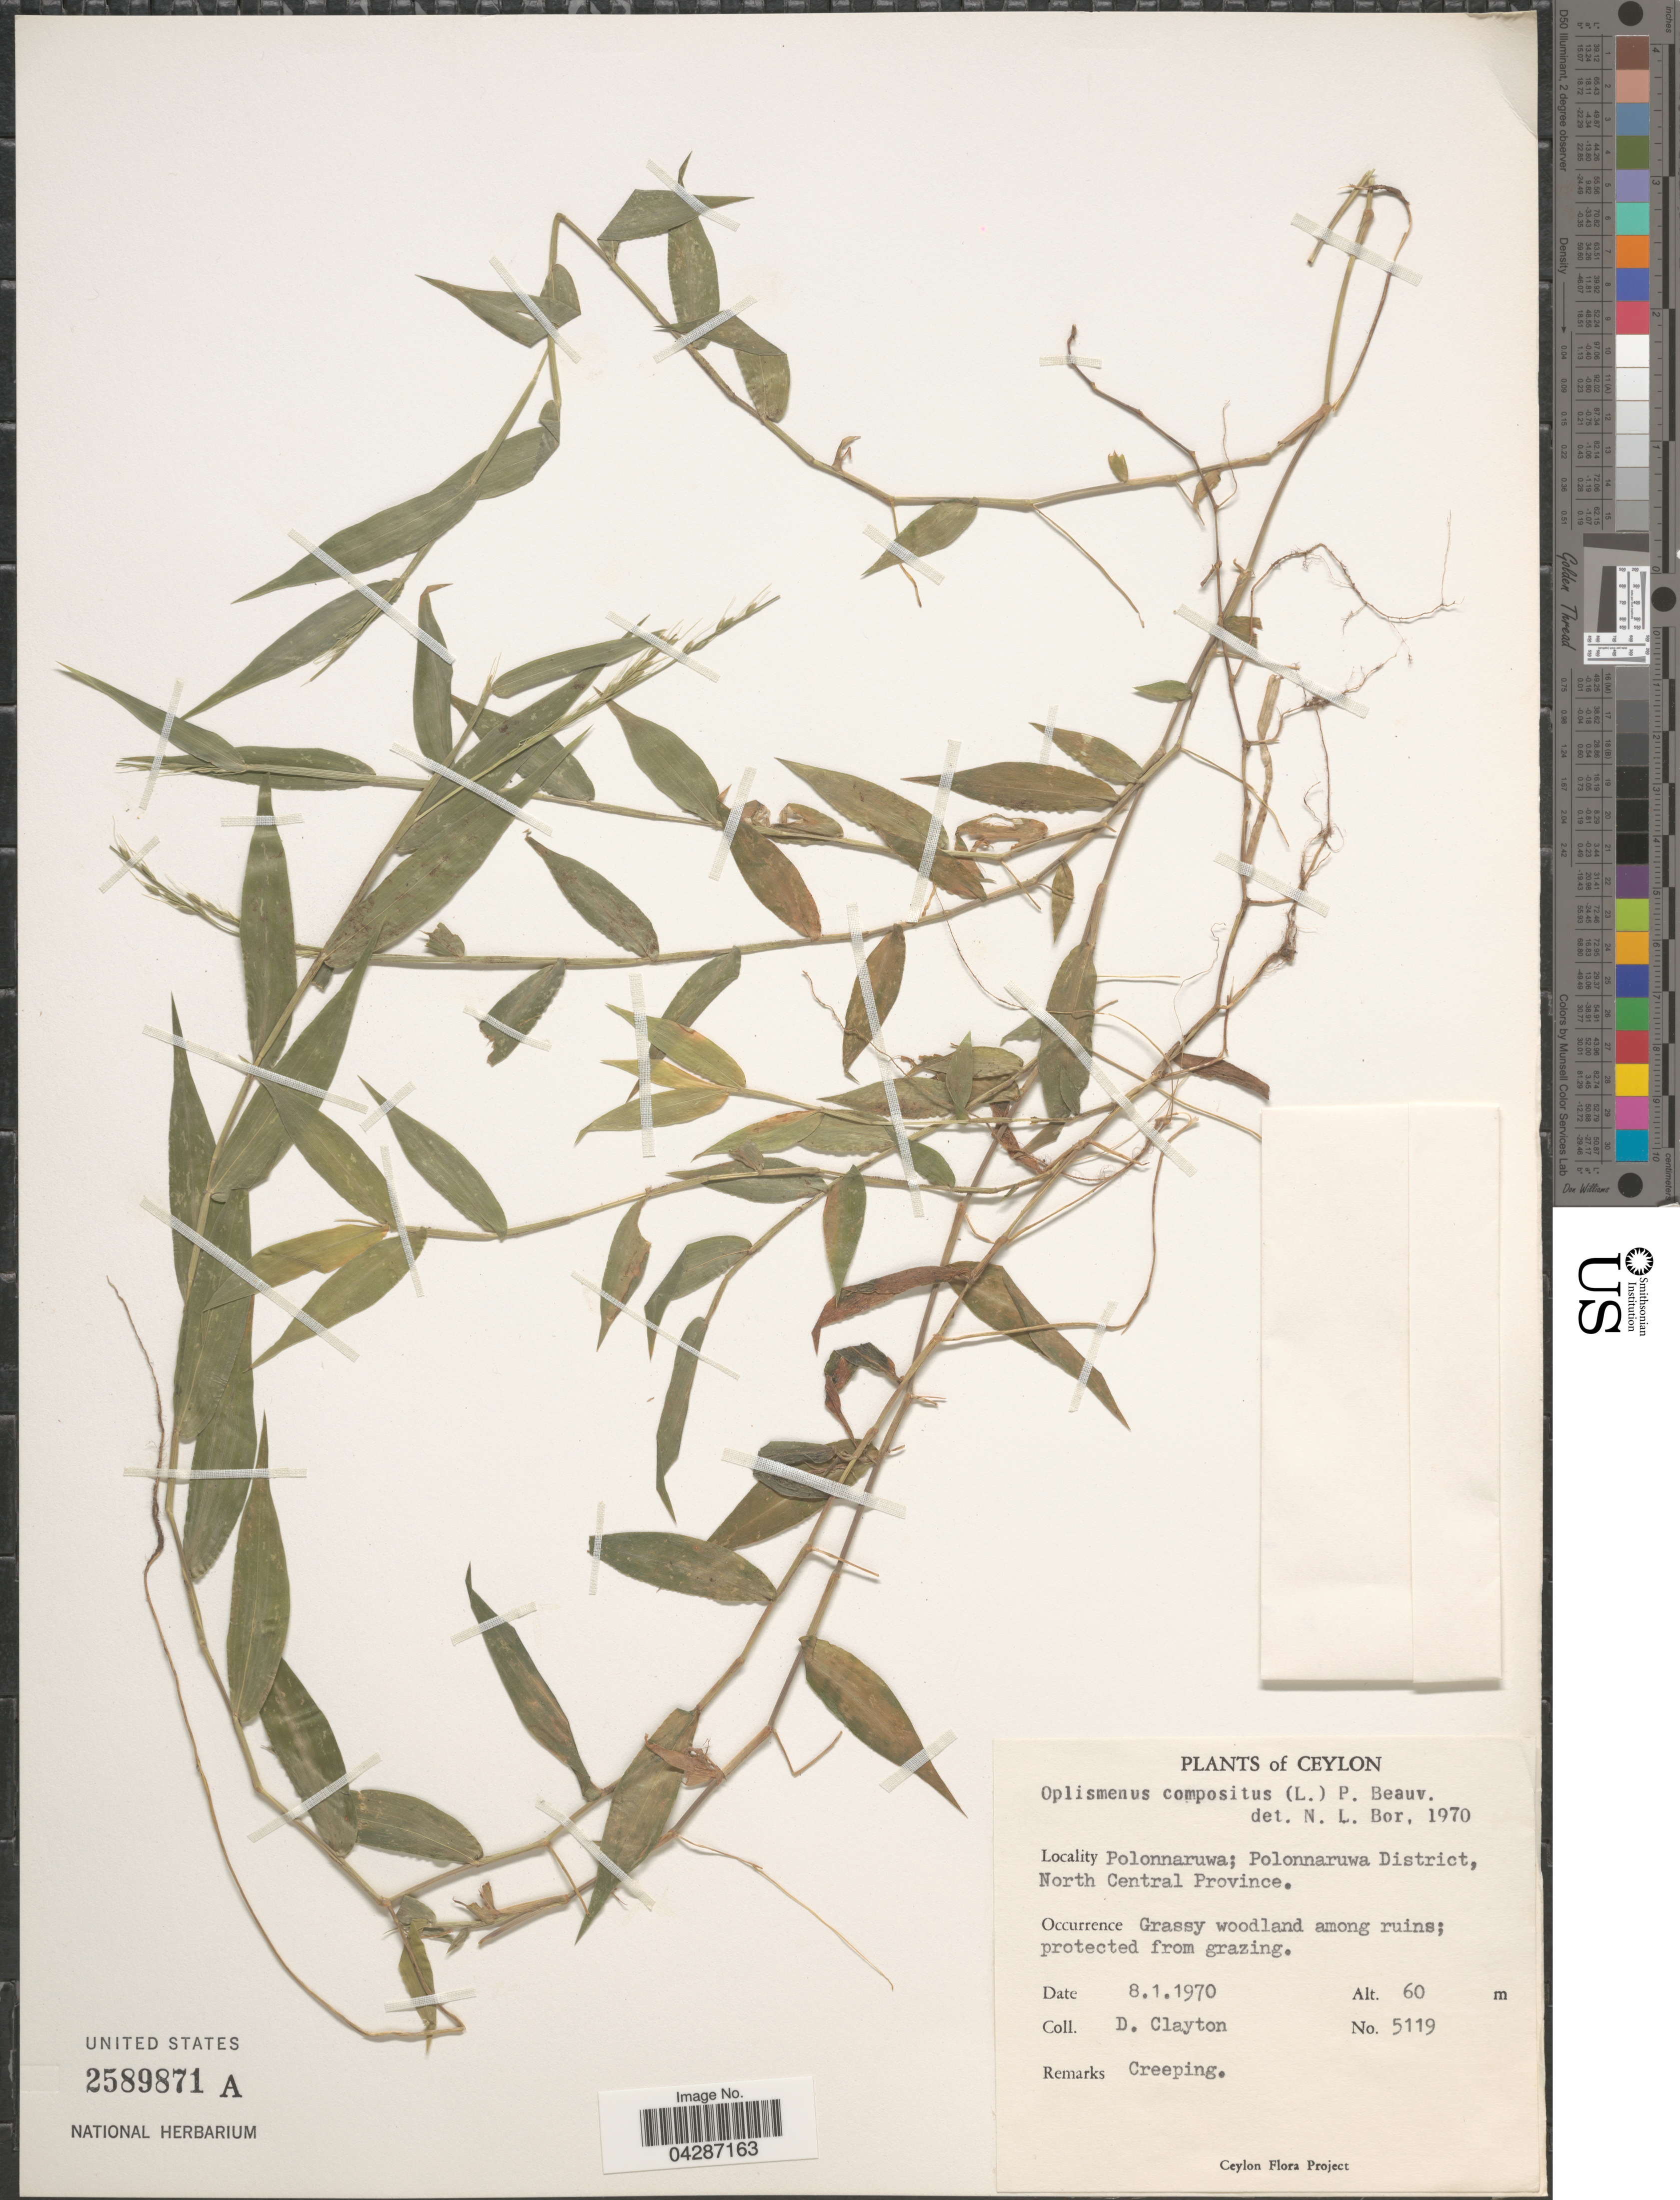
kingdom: Plantae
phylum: Tracheophyta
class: Liliopsida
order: Poales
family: Poaceae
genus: Oplismenus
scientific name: Oplismenus compositus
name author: (L.) P. Beauv.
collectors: D. Clayton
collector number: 5119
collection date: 1970-01-08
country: Sri Lanka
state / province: North Central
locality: Ceylon. Polonnaruwa; Polonnaruwa District. Grassy woodland among ruins; protected from grazing.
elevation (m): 60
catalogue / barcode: US 2589871A